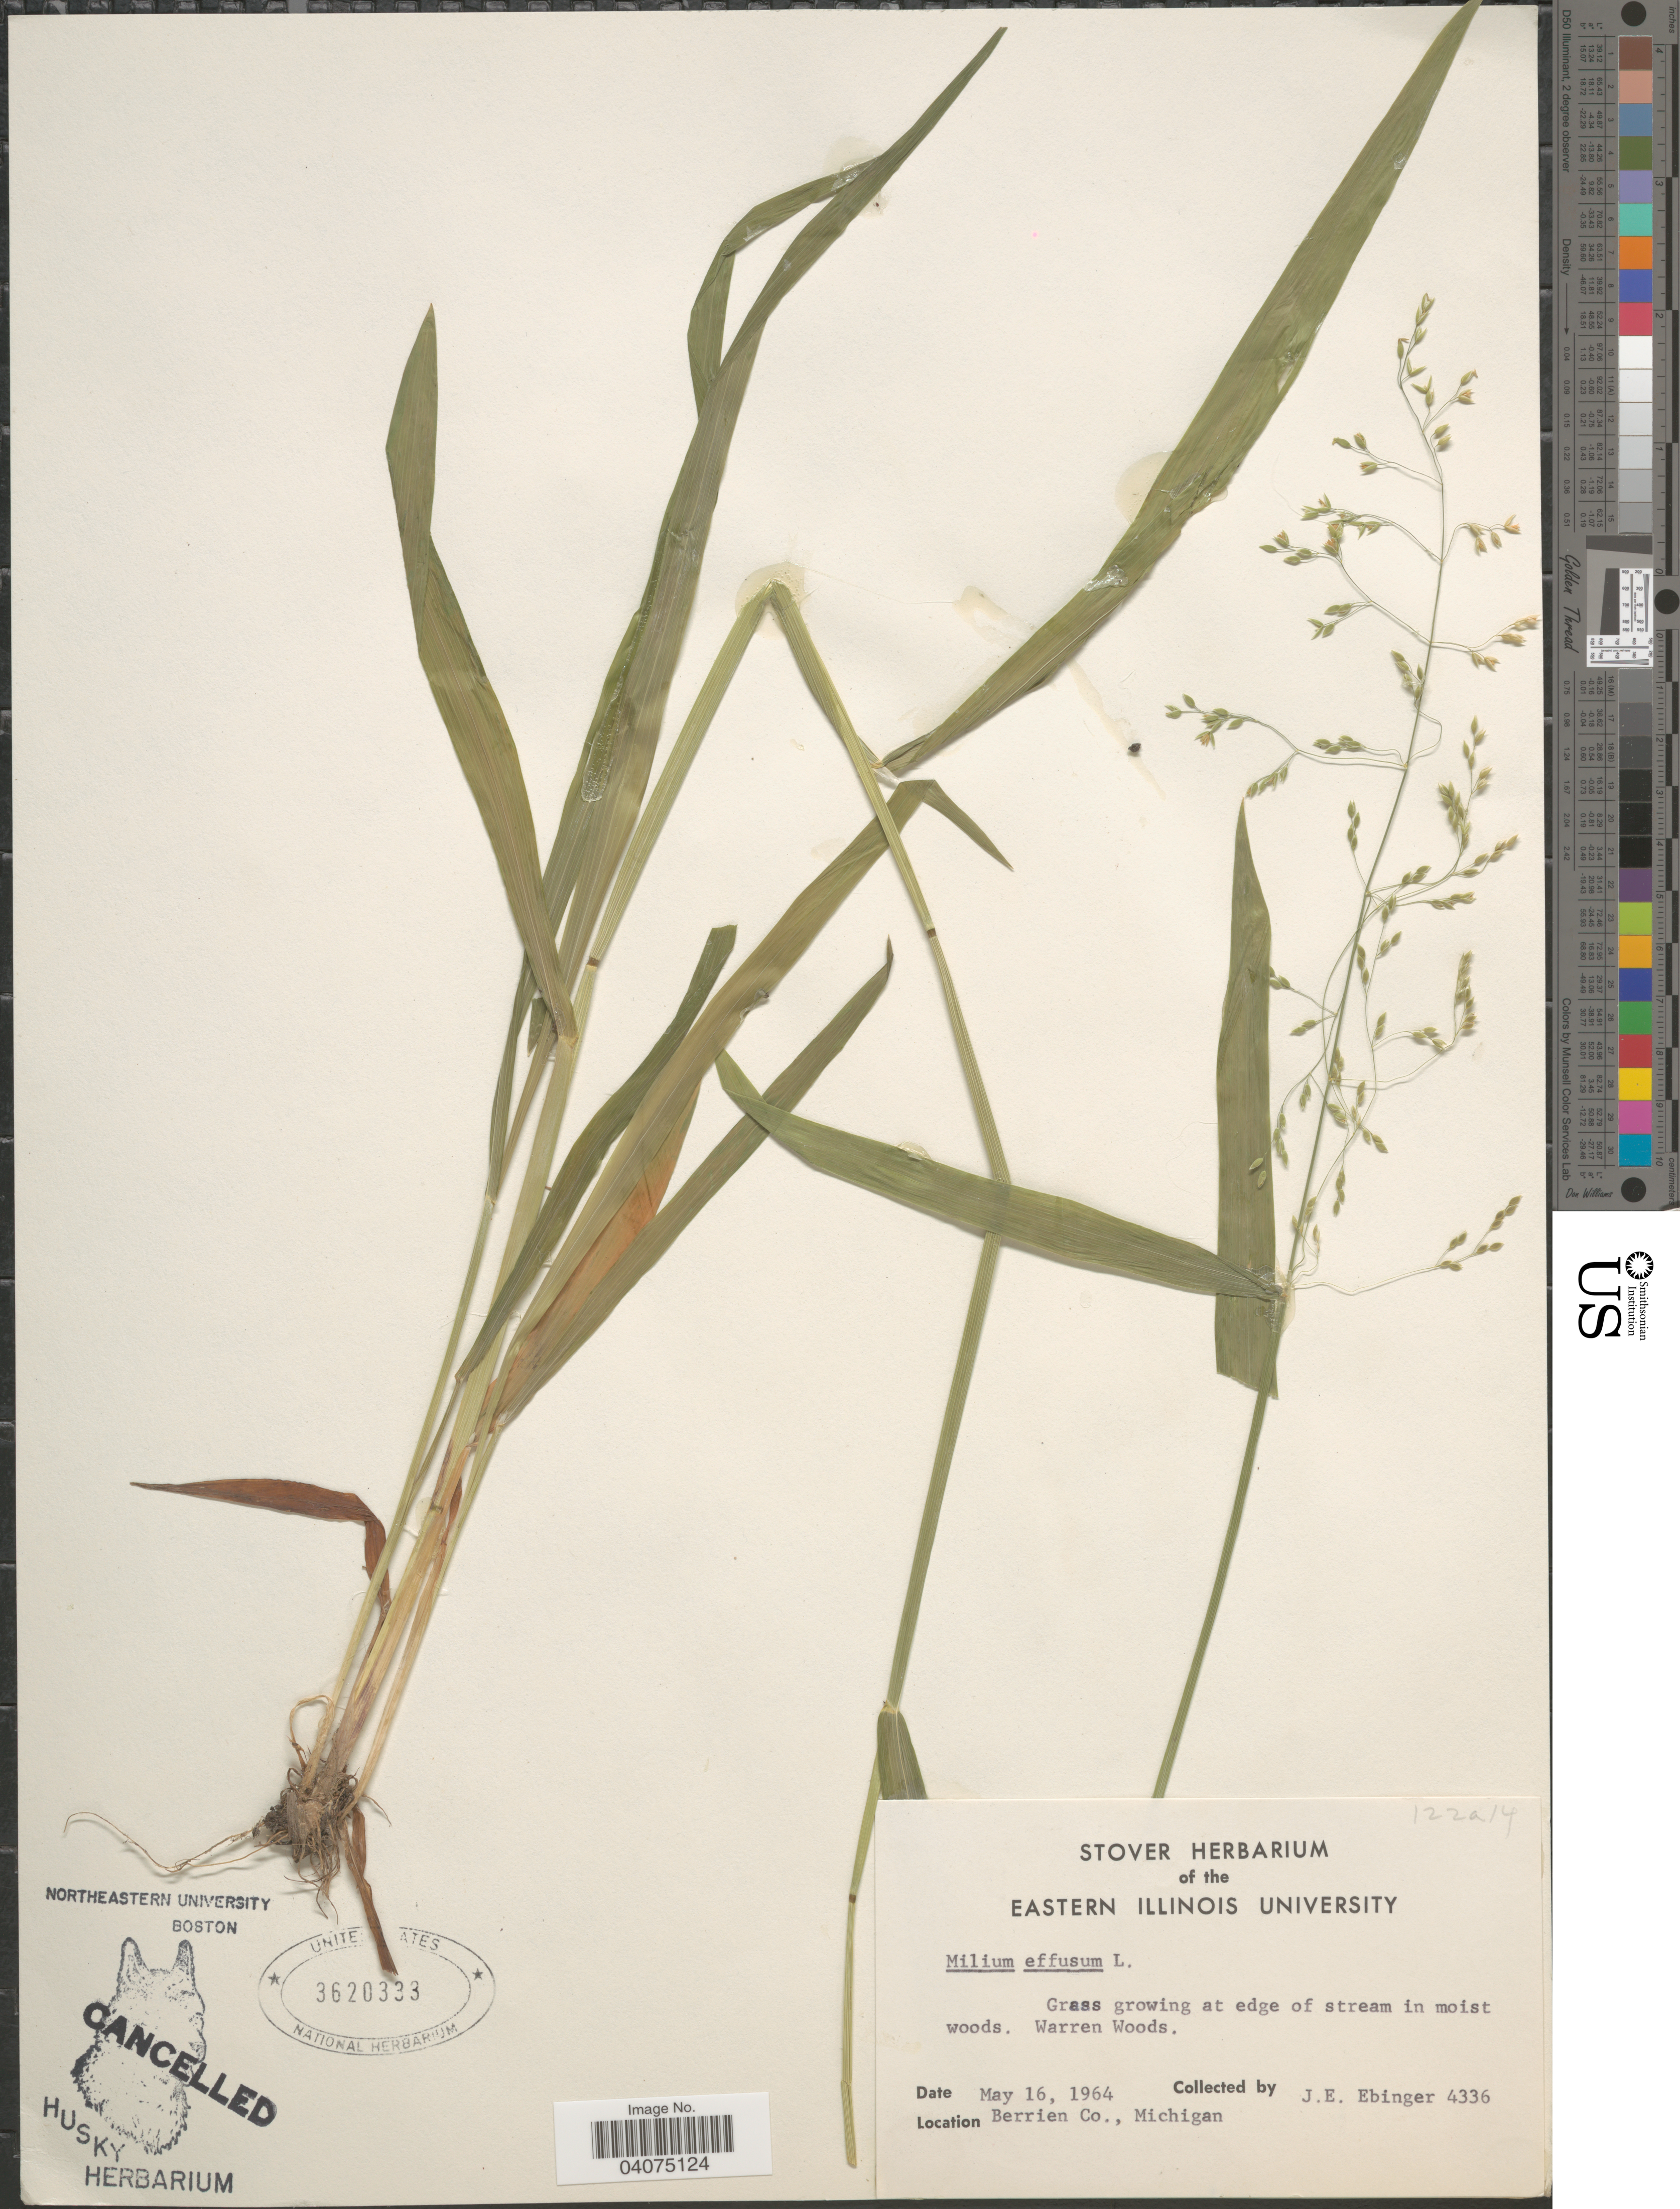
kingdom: Plantae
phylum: Tracheophyta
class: Liliopsida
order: Poales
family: Poaceae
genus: Milium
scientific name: Milium effusum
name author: L.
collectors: J. Ebinger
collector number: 4336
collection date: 1964-05-16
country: United States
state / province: Michigan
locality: Berrien Co. Grass growing at the edge of stream in moist woods. Warren woods.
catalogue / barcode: US 3620333